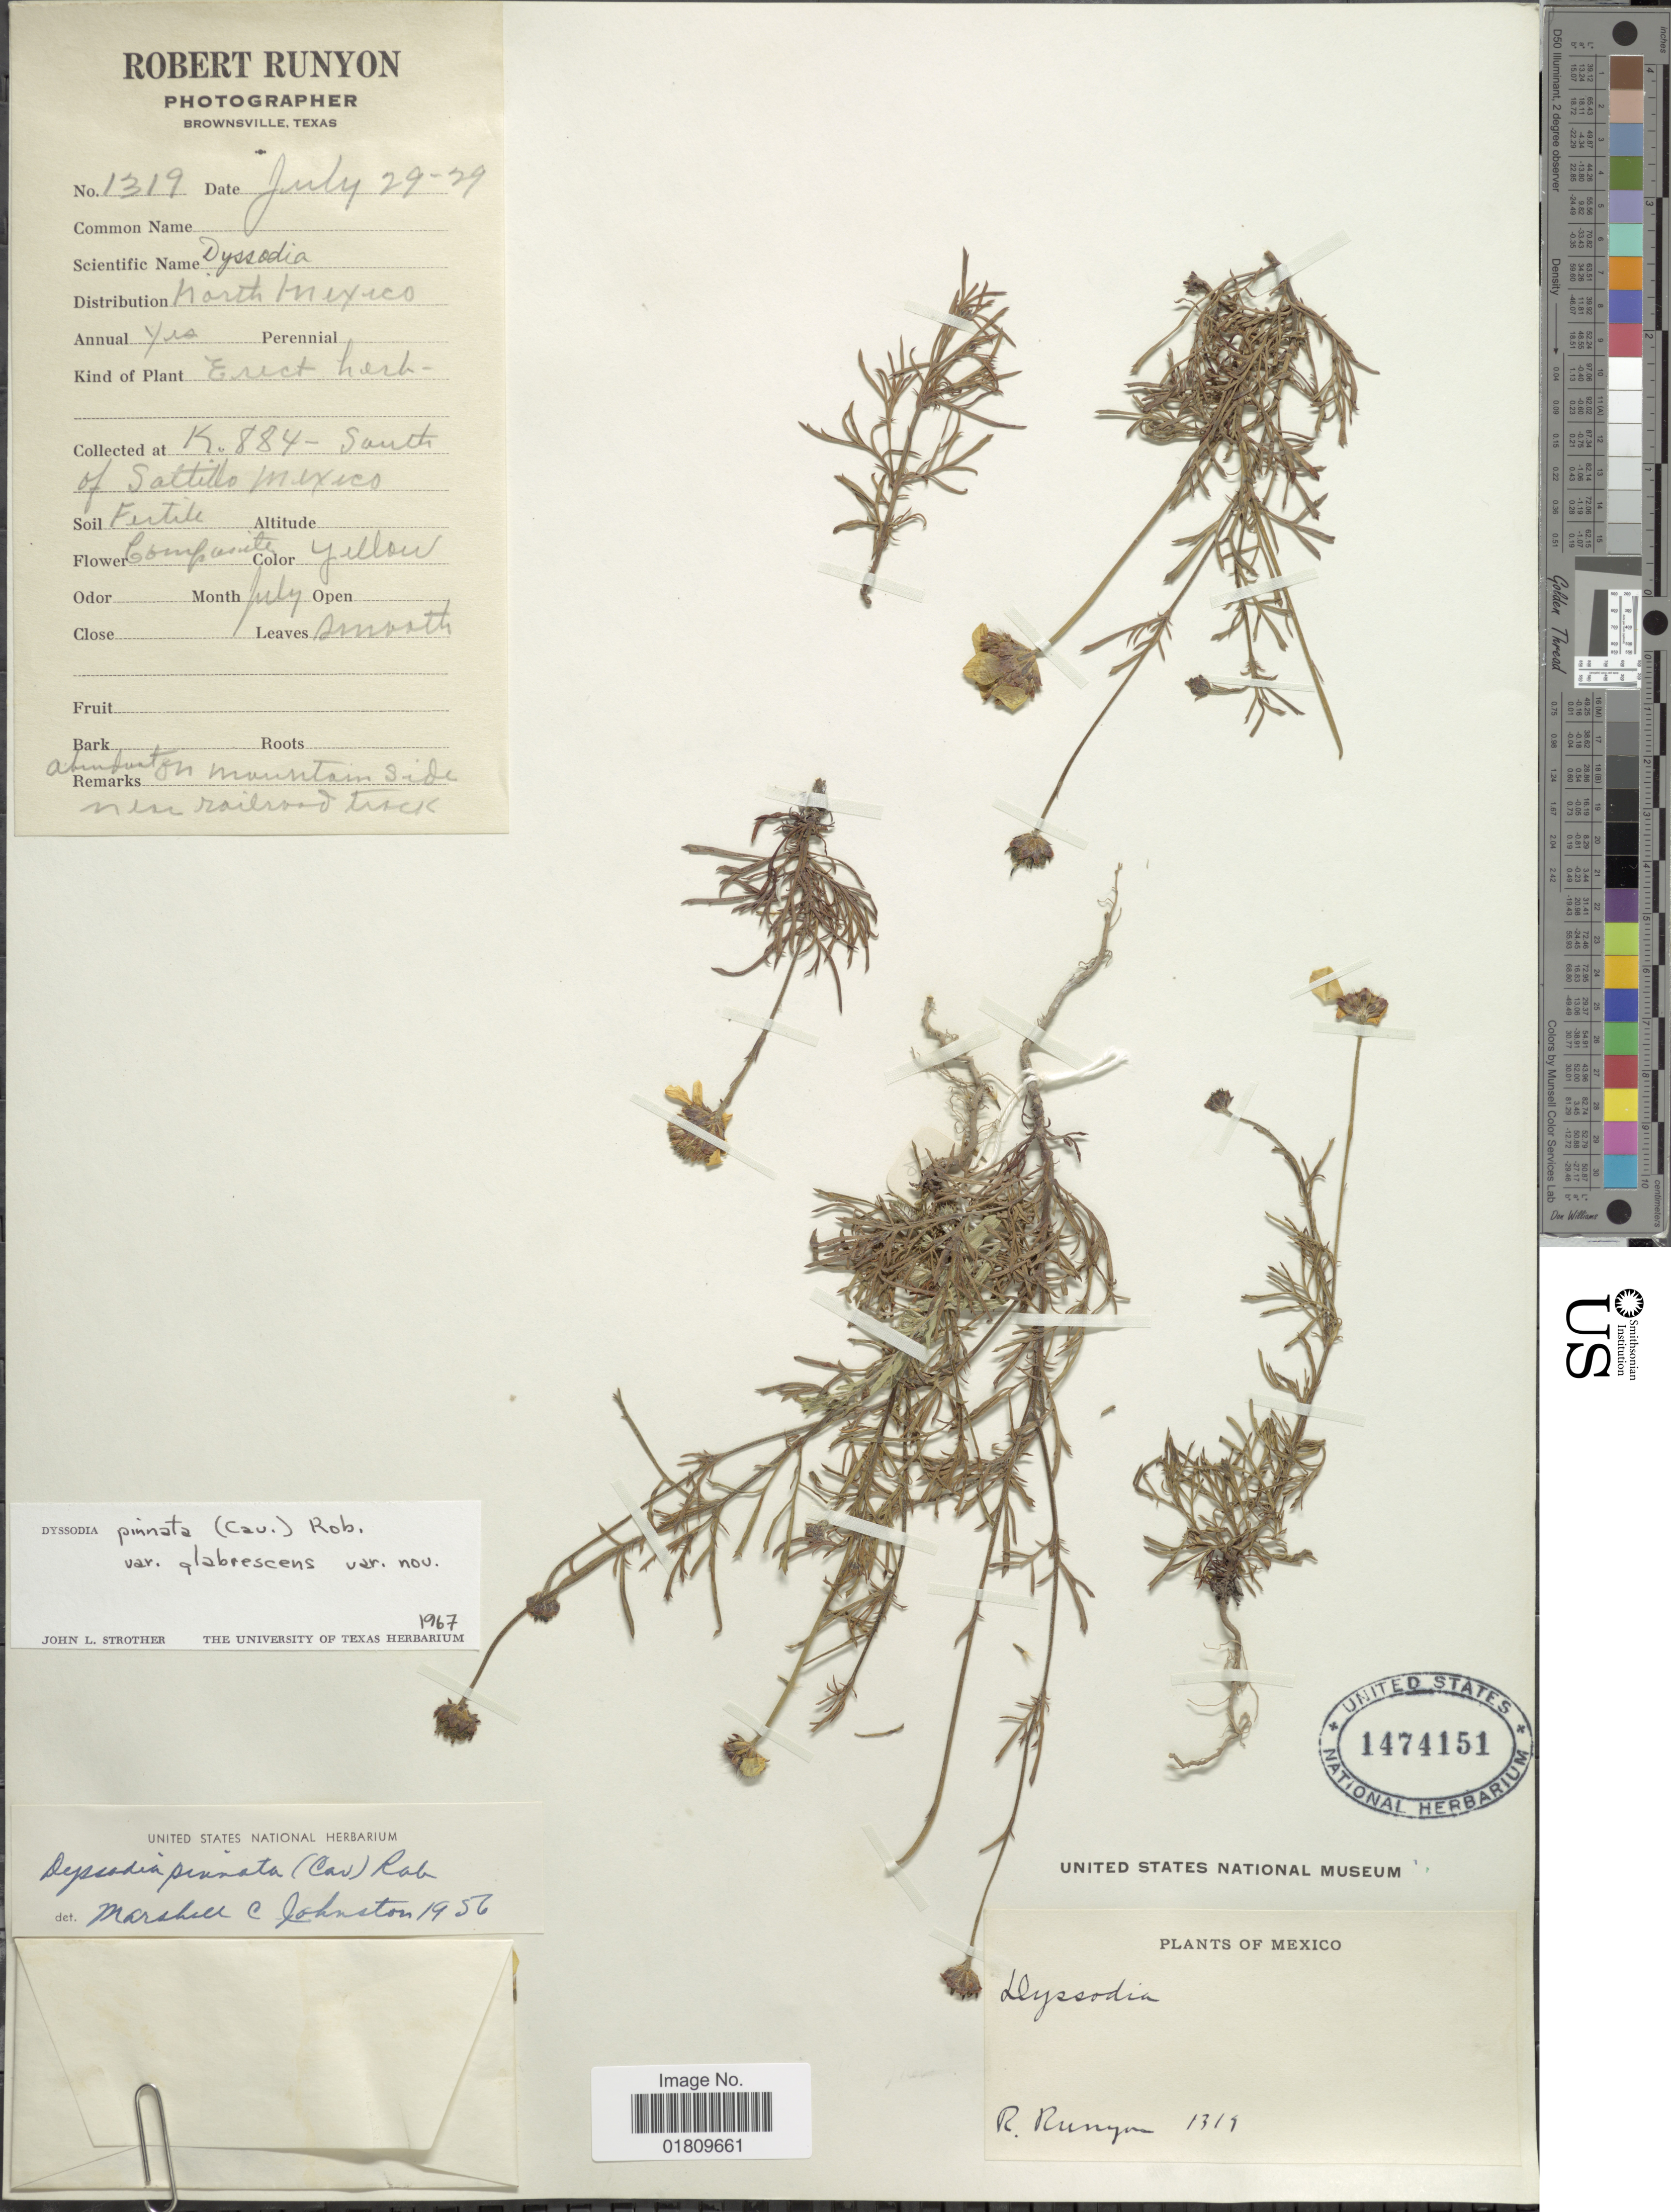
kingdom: Plantae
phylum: Tracheophyta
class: Magnoliopsida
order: Asterales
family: Asteraceae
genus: Dyssodia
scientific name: Dyssodia pinnata var. glabrescens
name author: Strother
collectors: R. Runyon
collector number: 1319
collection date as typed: Transcribed d/m/y: 29/7/29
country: Mexico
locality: North Mexico, K.884- South of Saltillo Mexico, abundant on mountain side near railroad track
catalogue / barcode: US 1474151